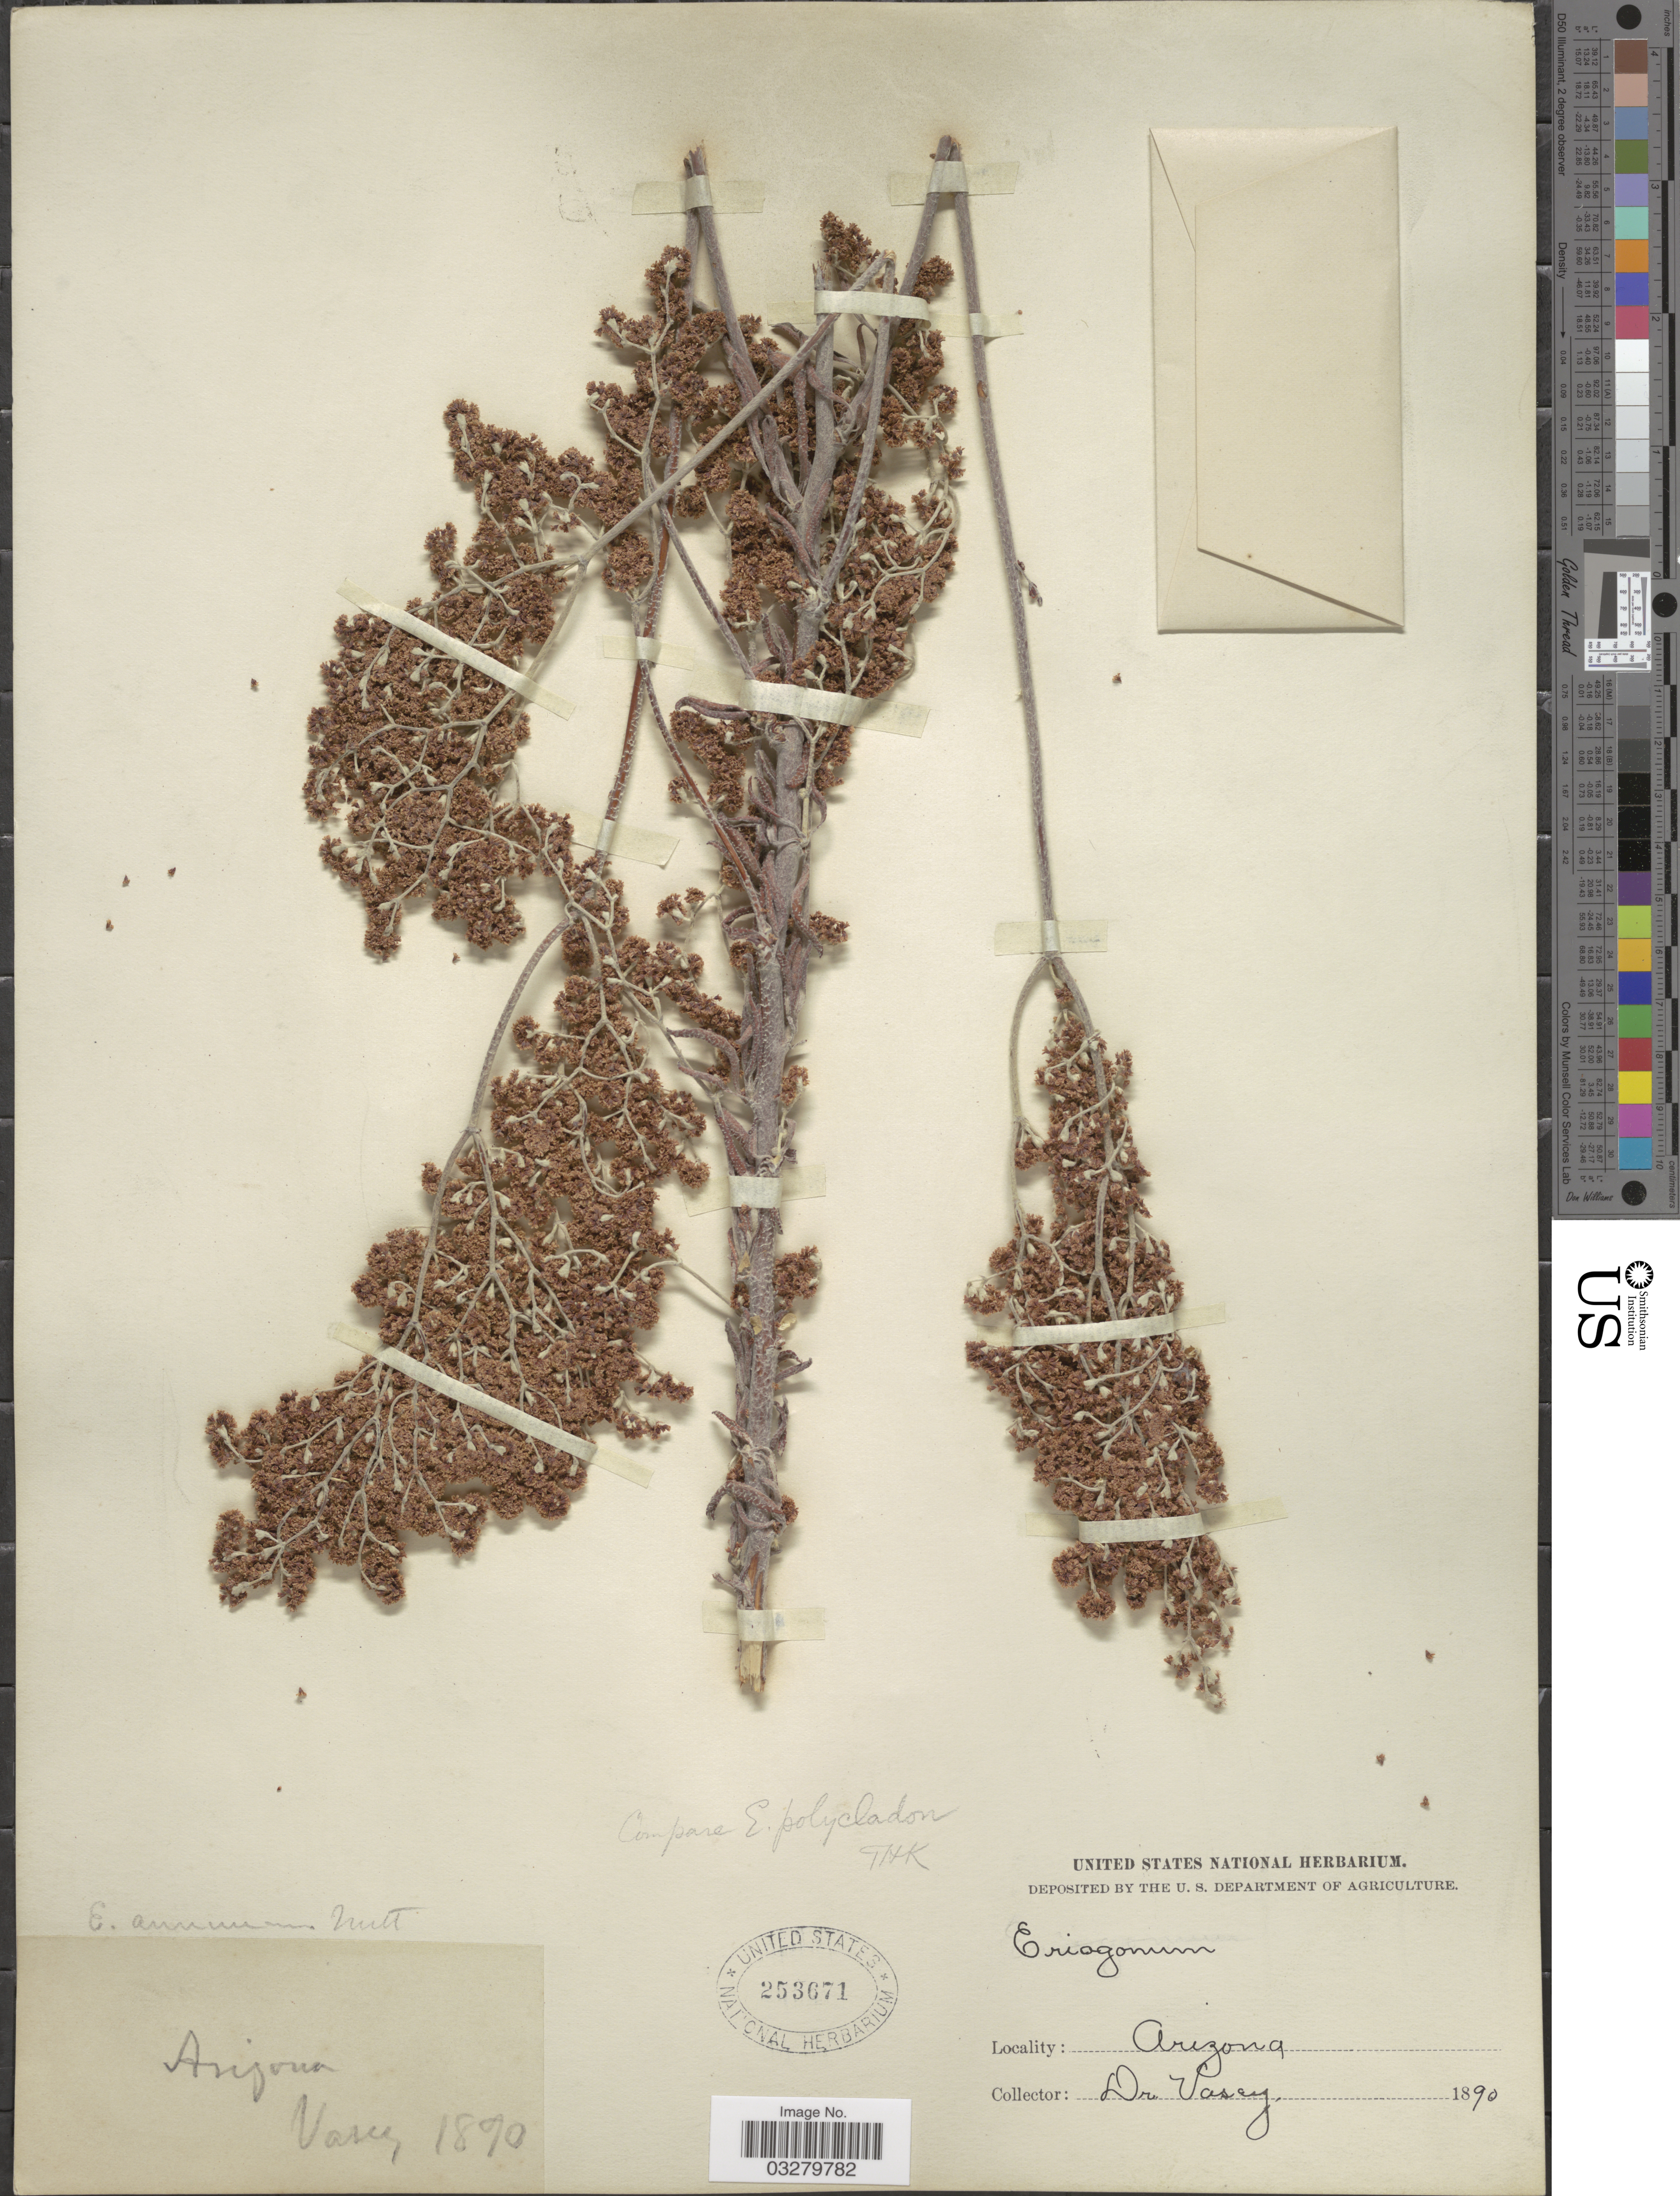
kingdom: Plantae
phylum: Tracheophyta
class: Magnoliopsida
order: Caryophyllales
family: Polygonaceae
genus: Eriogonum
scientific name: Eriogonum polycladon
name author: Benth.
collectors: Vasey, --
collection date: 1890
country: United States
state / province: Arizona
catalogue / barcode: US 253671